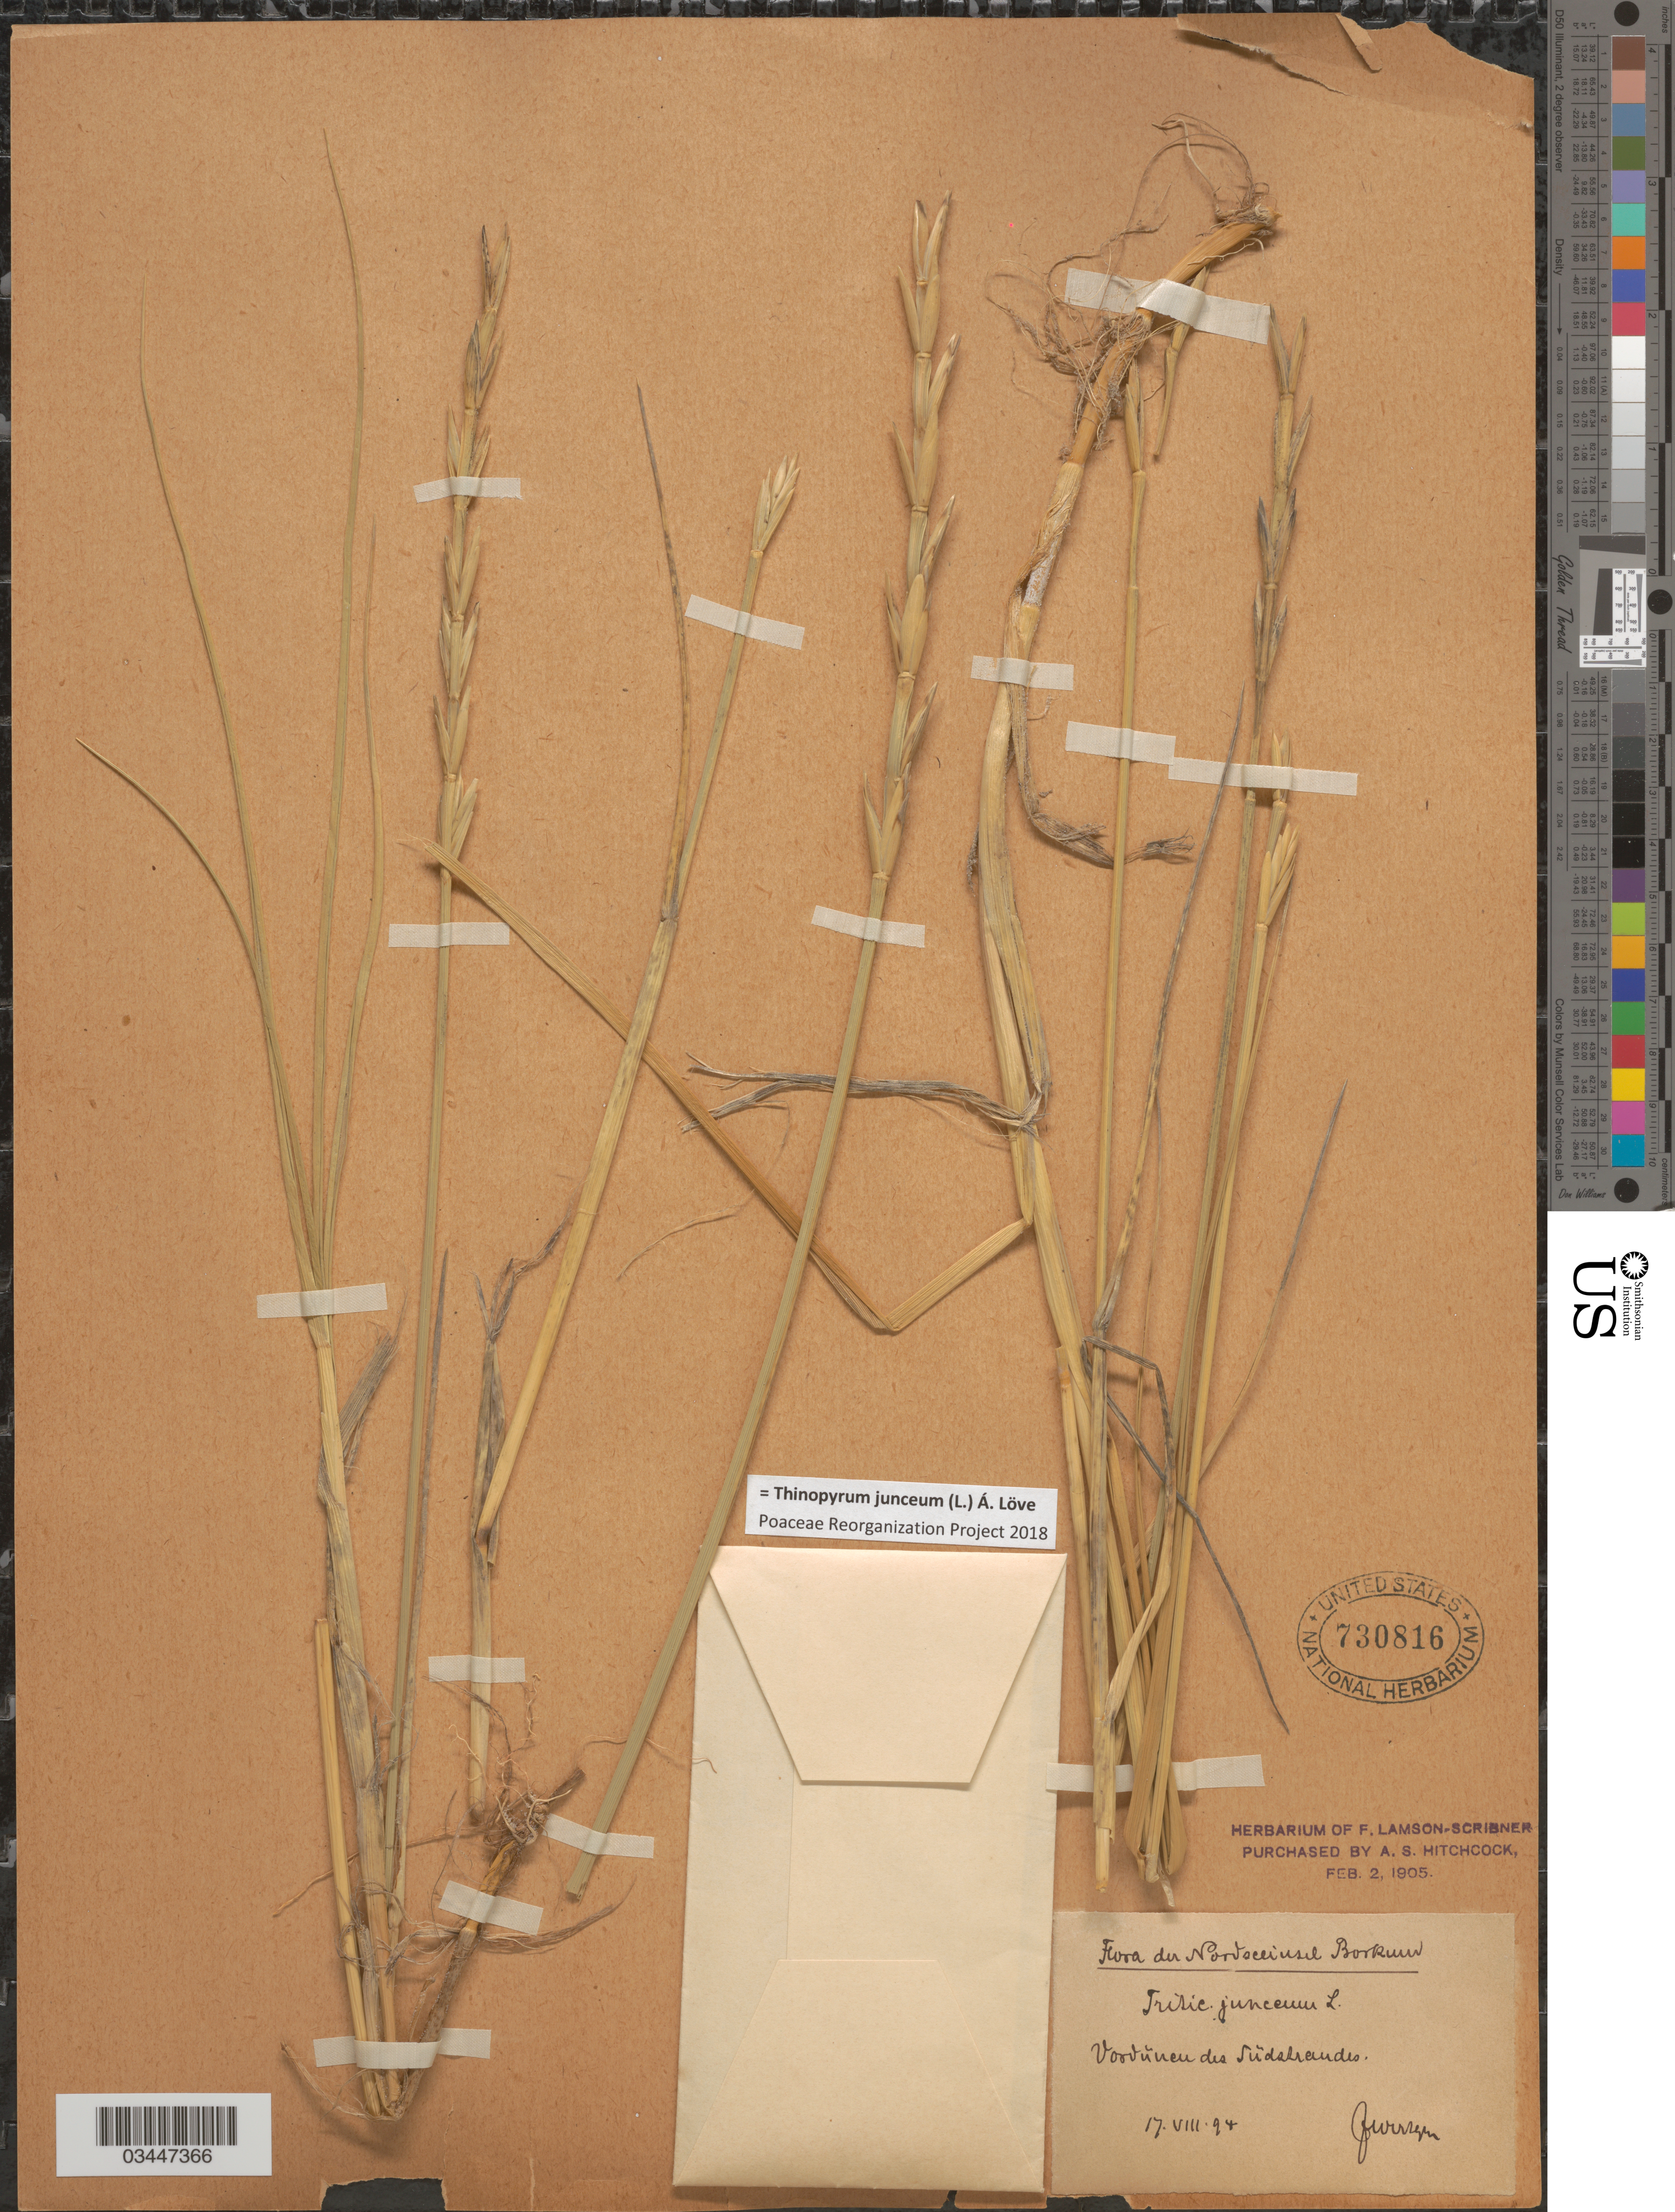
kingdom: Plantae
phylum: Tracheophyta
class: Liliopsida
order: Poales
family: Poaceae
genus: Thinopyrum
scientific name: Thinopyrum junceum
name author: (L.) Á. Löve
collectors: F. Wirtgen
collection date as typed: Transcribed d/m/y: 17/8/94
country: Germany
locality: Nordseeinsel Borkum. Vooduneu des Südstrandes. [interpreted]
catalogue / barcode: US 730816